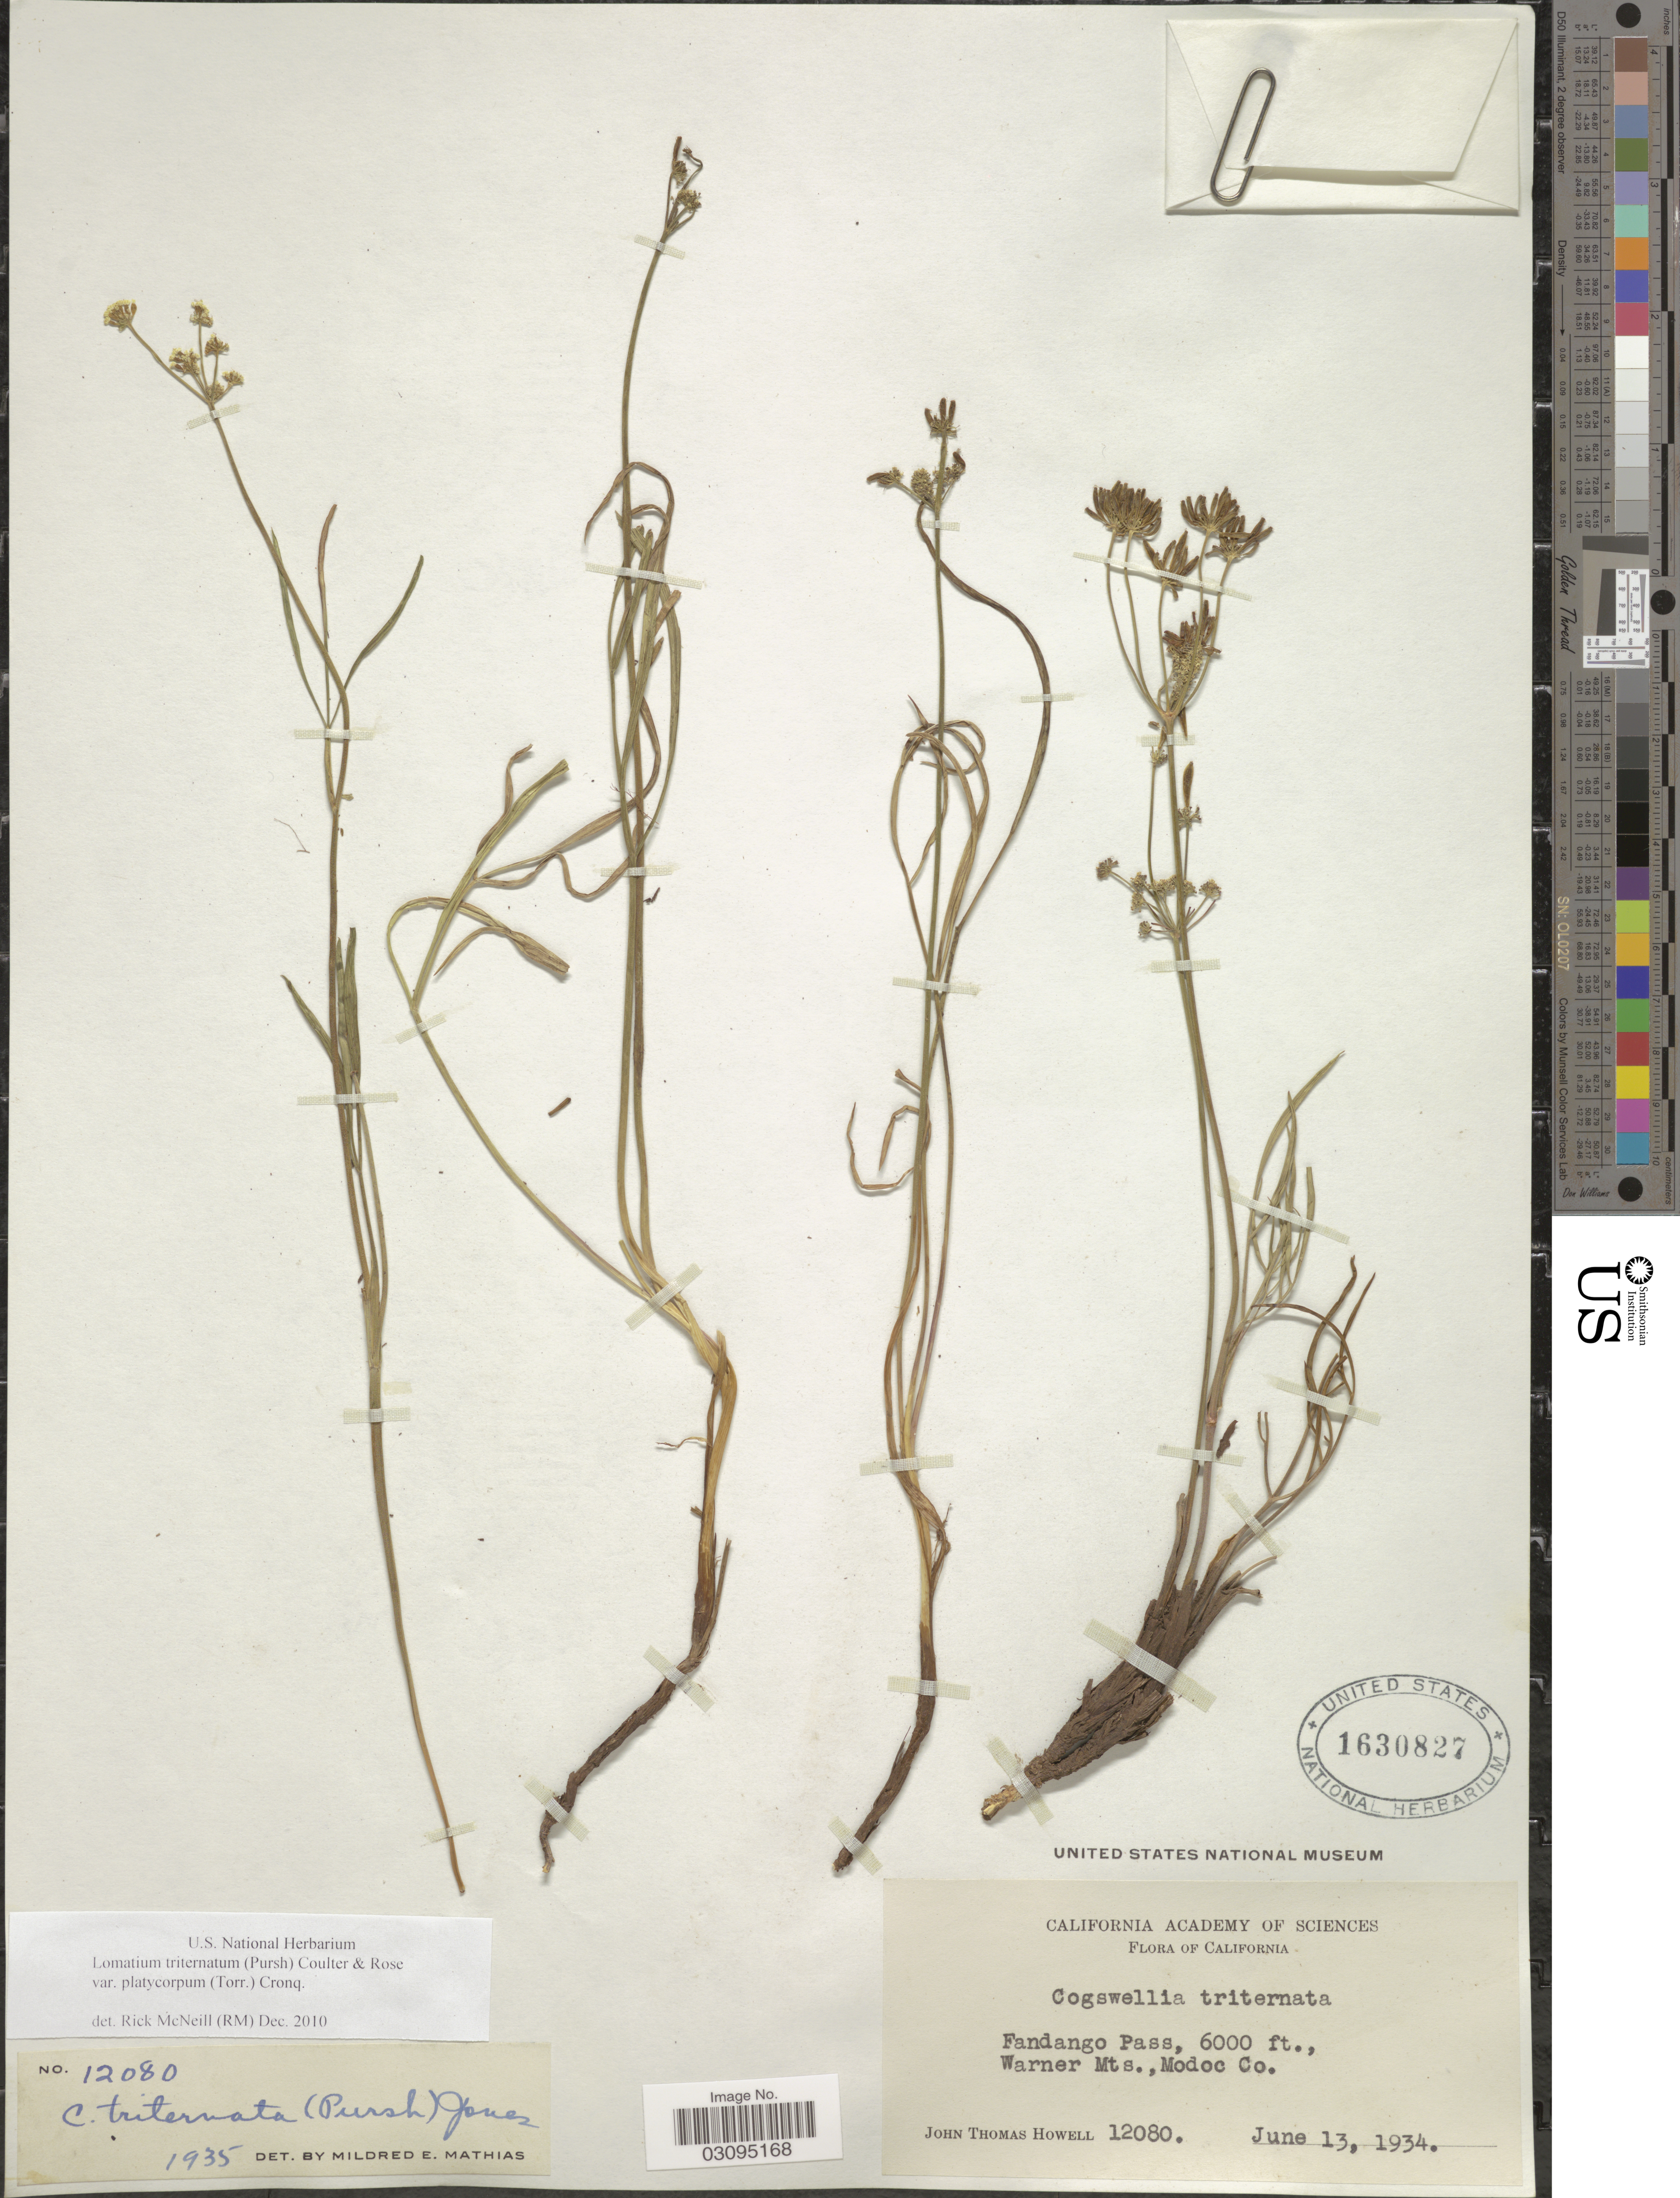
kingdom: Plantae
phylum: Tracheophyta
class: Magnoliopsida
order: Apiales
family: Apiaceae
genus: Lomatium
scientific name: Lomatium triternatum var. platycarpum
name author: (Torr.) B. Boivin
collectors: J. T. Howell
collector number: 12080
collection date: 1934-06-13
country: United States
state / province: California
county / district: Modoc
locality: Fandango Pass, Warner Mts., Modoc Co.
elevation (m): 1829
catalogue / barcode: US 1630827